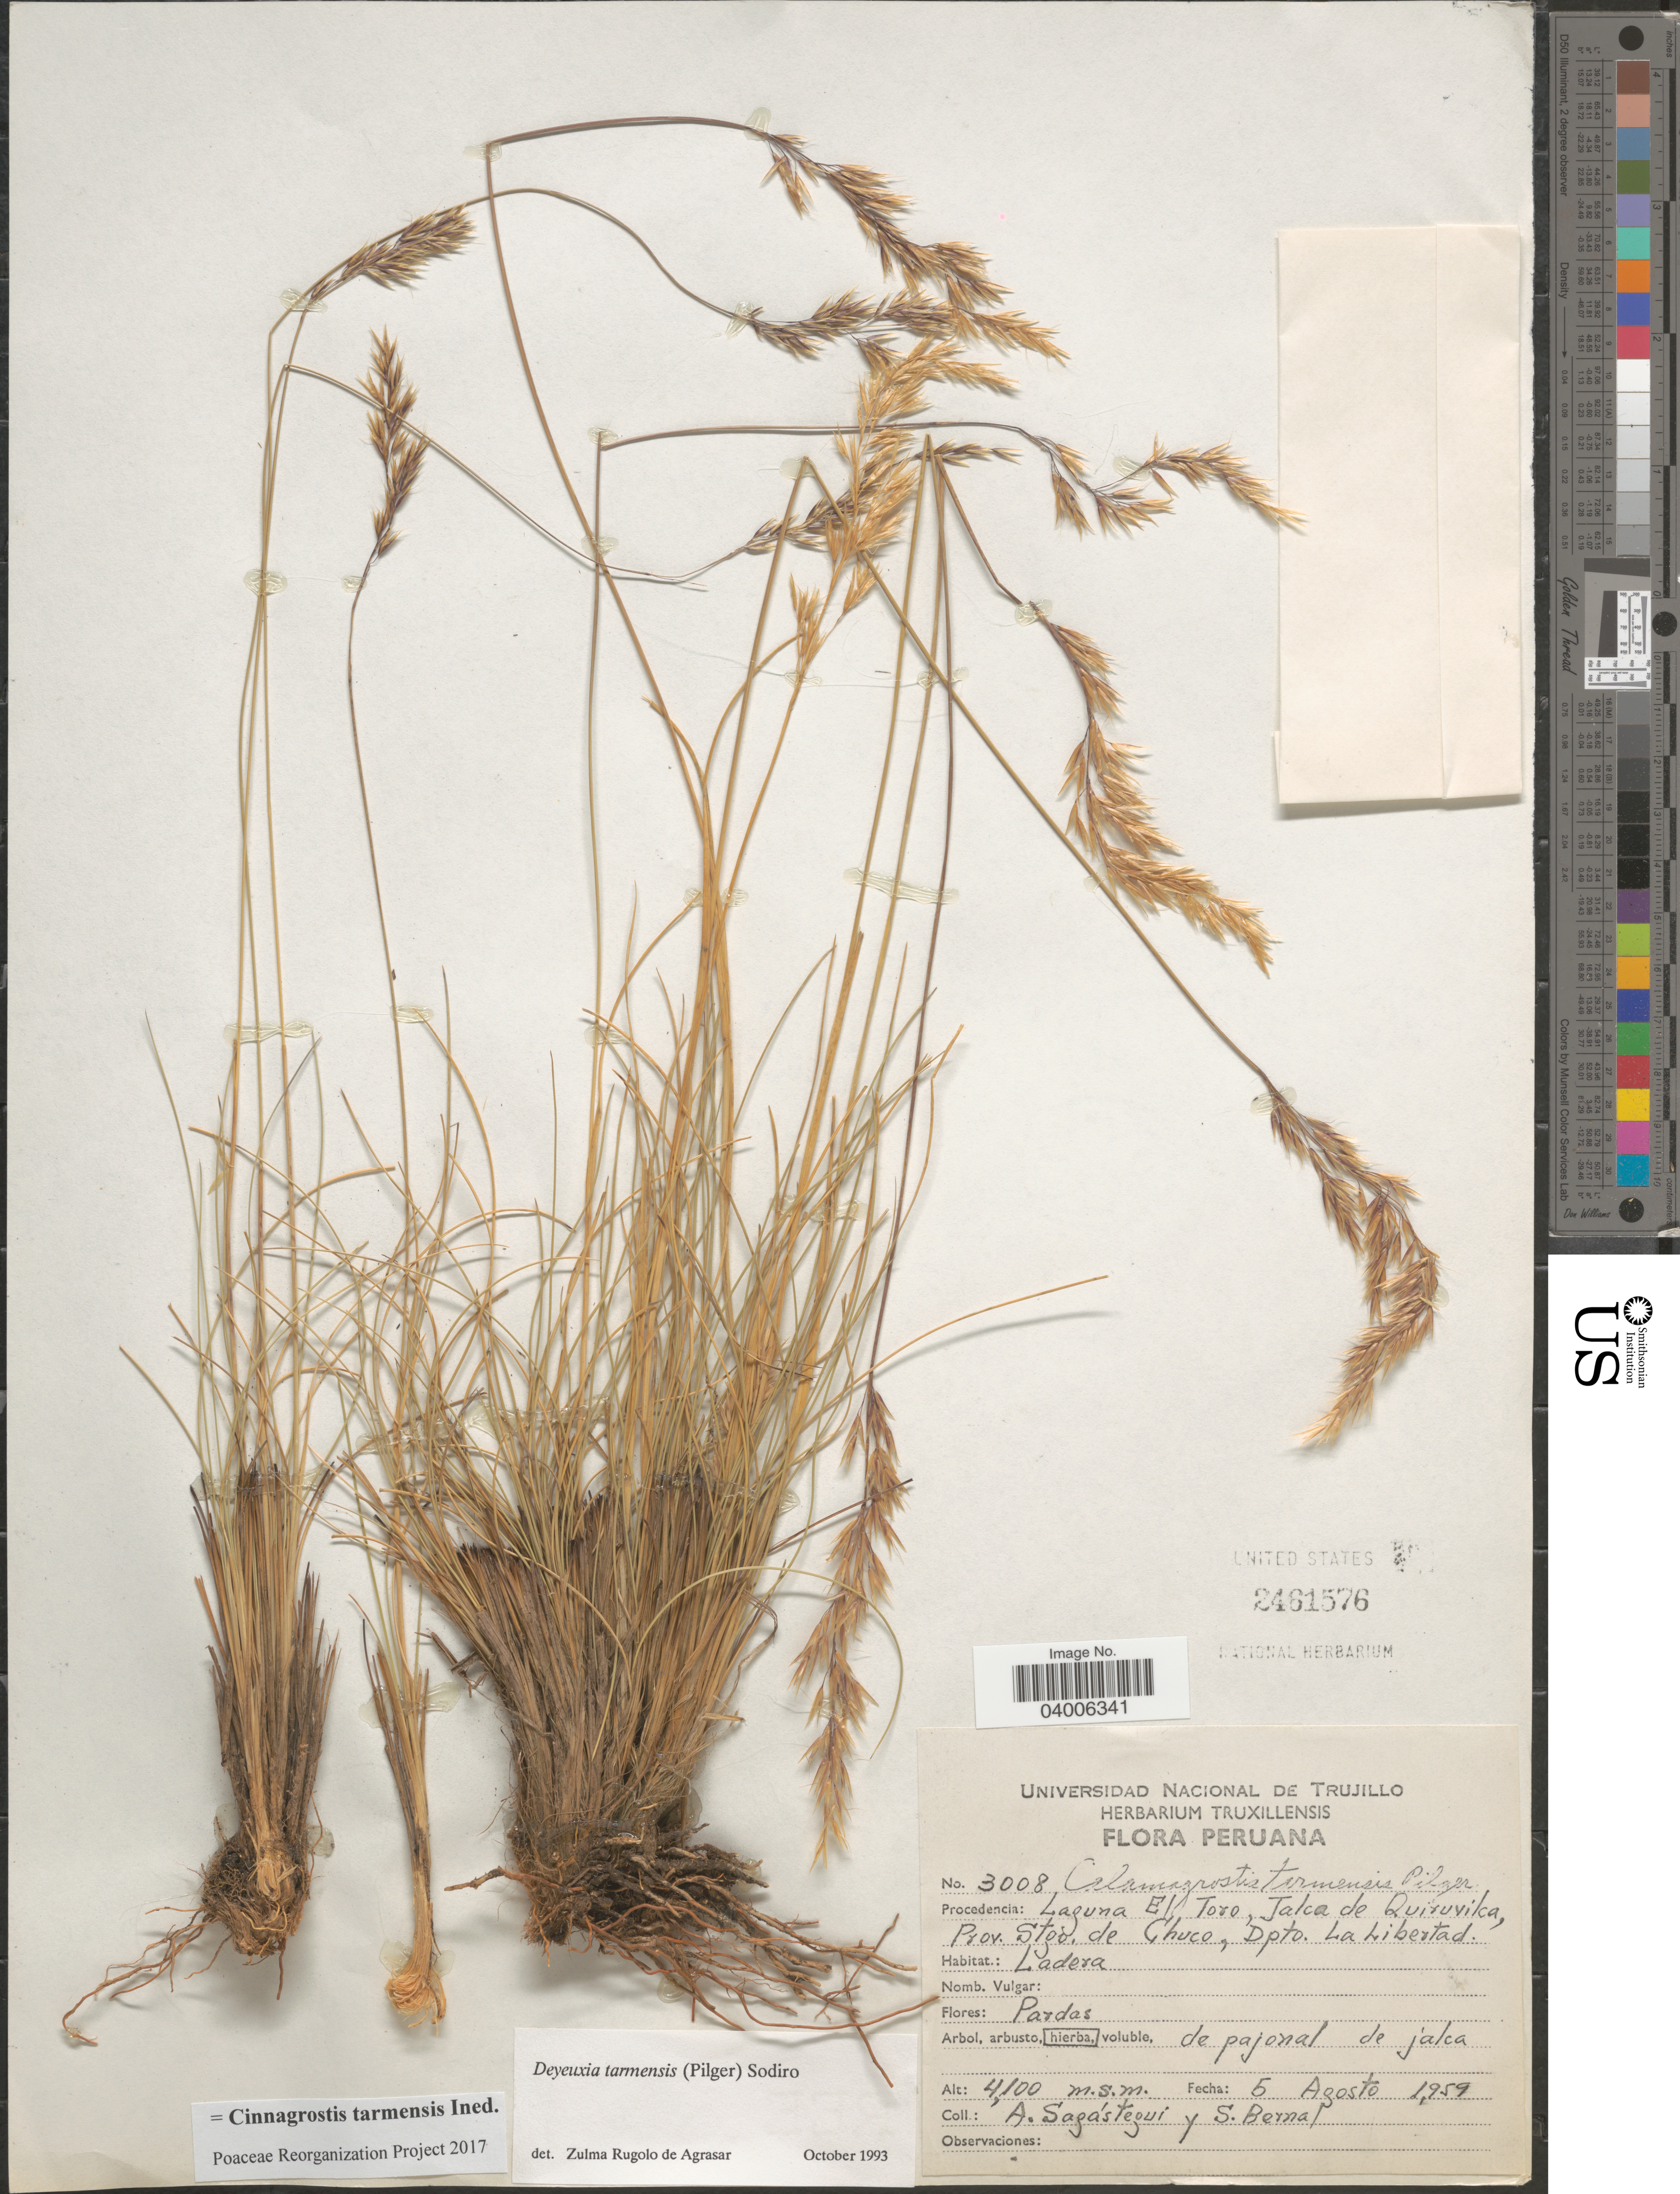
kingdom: Plantae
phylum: Tracheophyta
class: Liliopsida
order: Poales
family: Poaceae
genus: Cinnagrostis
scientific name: Cinnagrostis tarmensis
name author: (Pilg.) P.M. Peterson et al.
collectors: A. Sagastegui & S. Bernal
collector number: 3008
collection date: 1959-08-05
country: Peru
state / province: La Libertad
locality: Laguna El Toro, Jalca de Quiruvilca, Prov. Stoo. de Chuco, Dpto. La Libertad.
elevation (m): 4100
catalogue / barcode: US 2461576